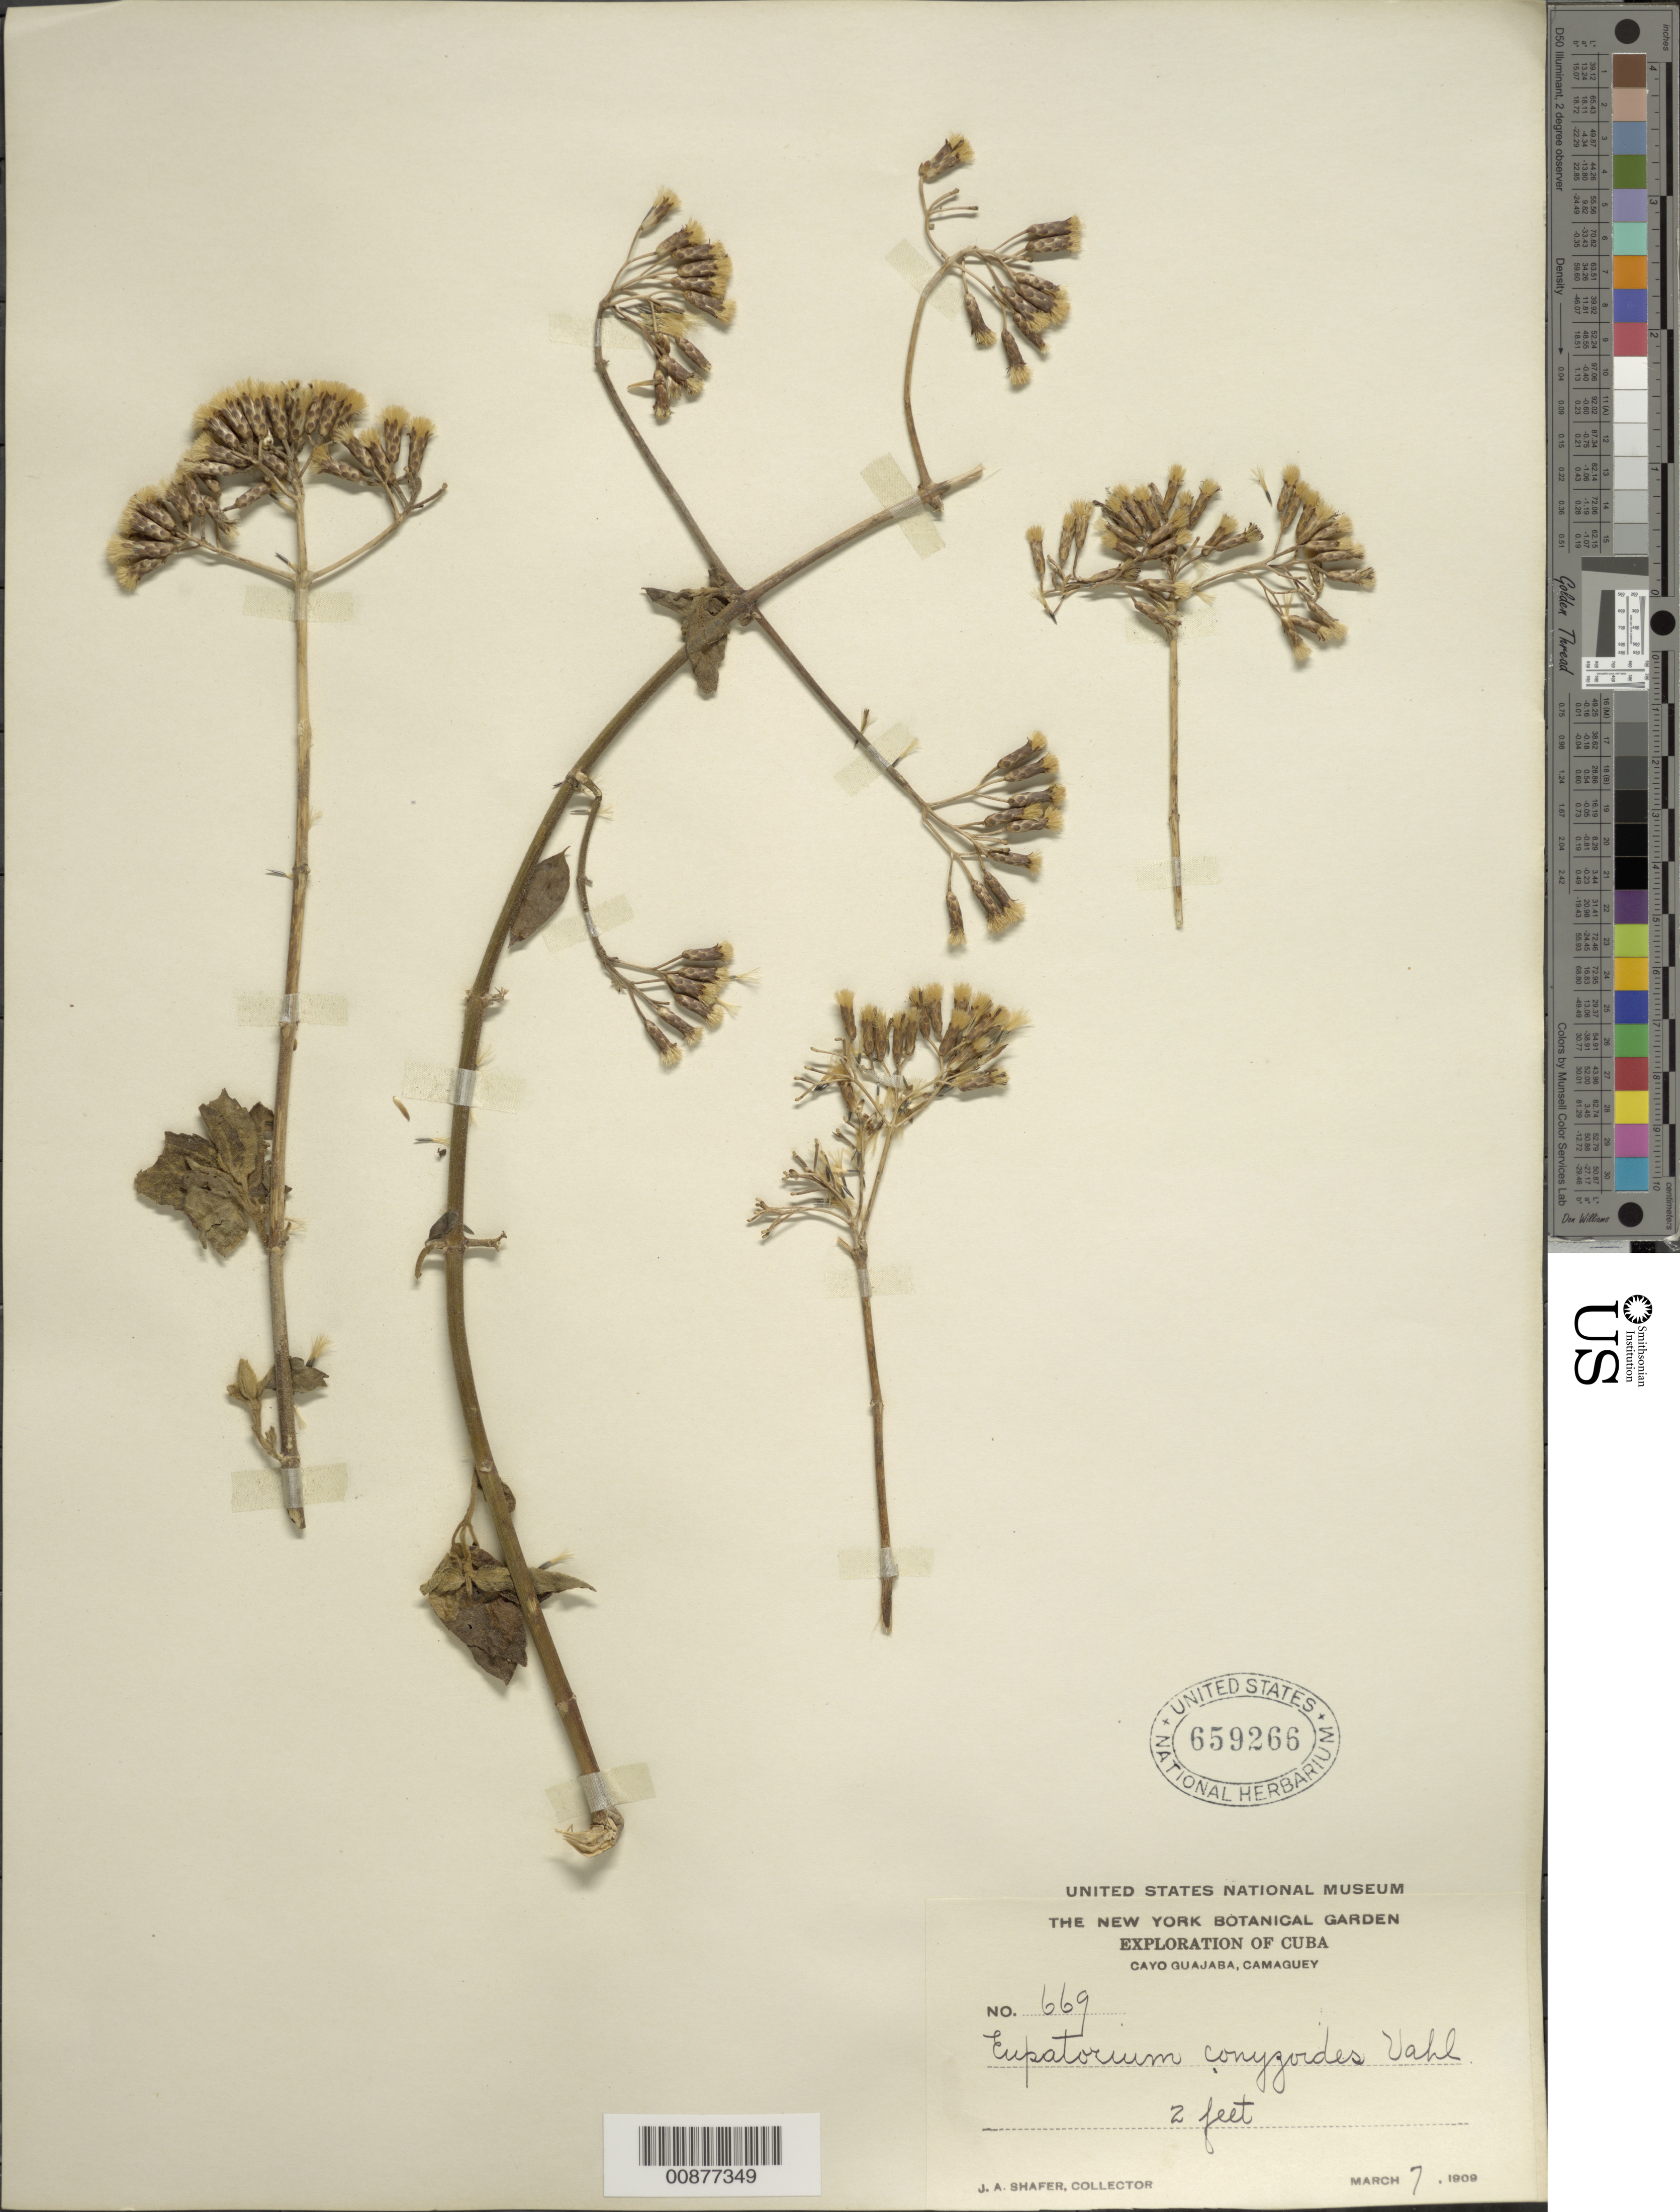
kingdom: Plantae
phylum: Tracheophyta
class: Magnoliopsida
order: Asterales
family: Asteraceae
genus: Chromolaena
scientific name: Chromolaena odorata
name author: (L.) R.M. King & H. Rob.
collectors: J. A. Shafer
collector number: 669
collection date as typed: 07 Mar 1909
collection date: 1909-03-07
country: Cuba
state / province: Camaguey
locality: Cayo Guajaba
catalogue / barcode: US 659266